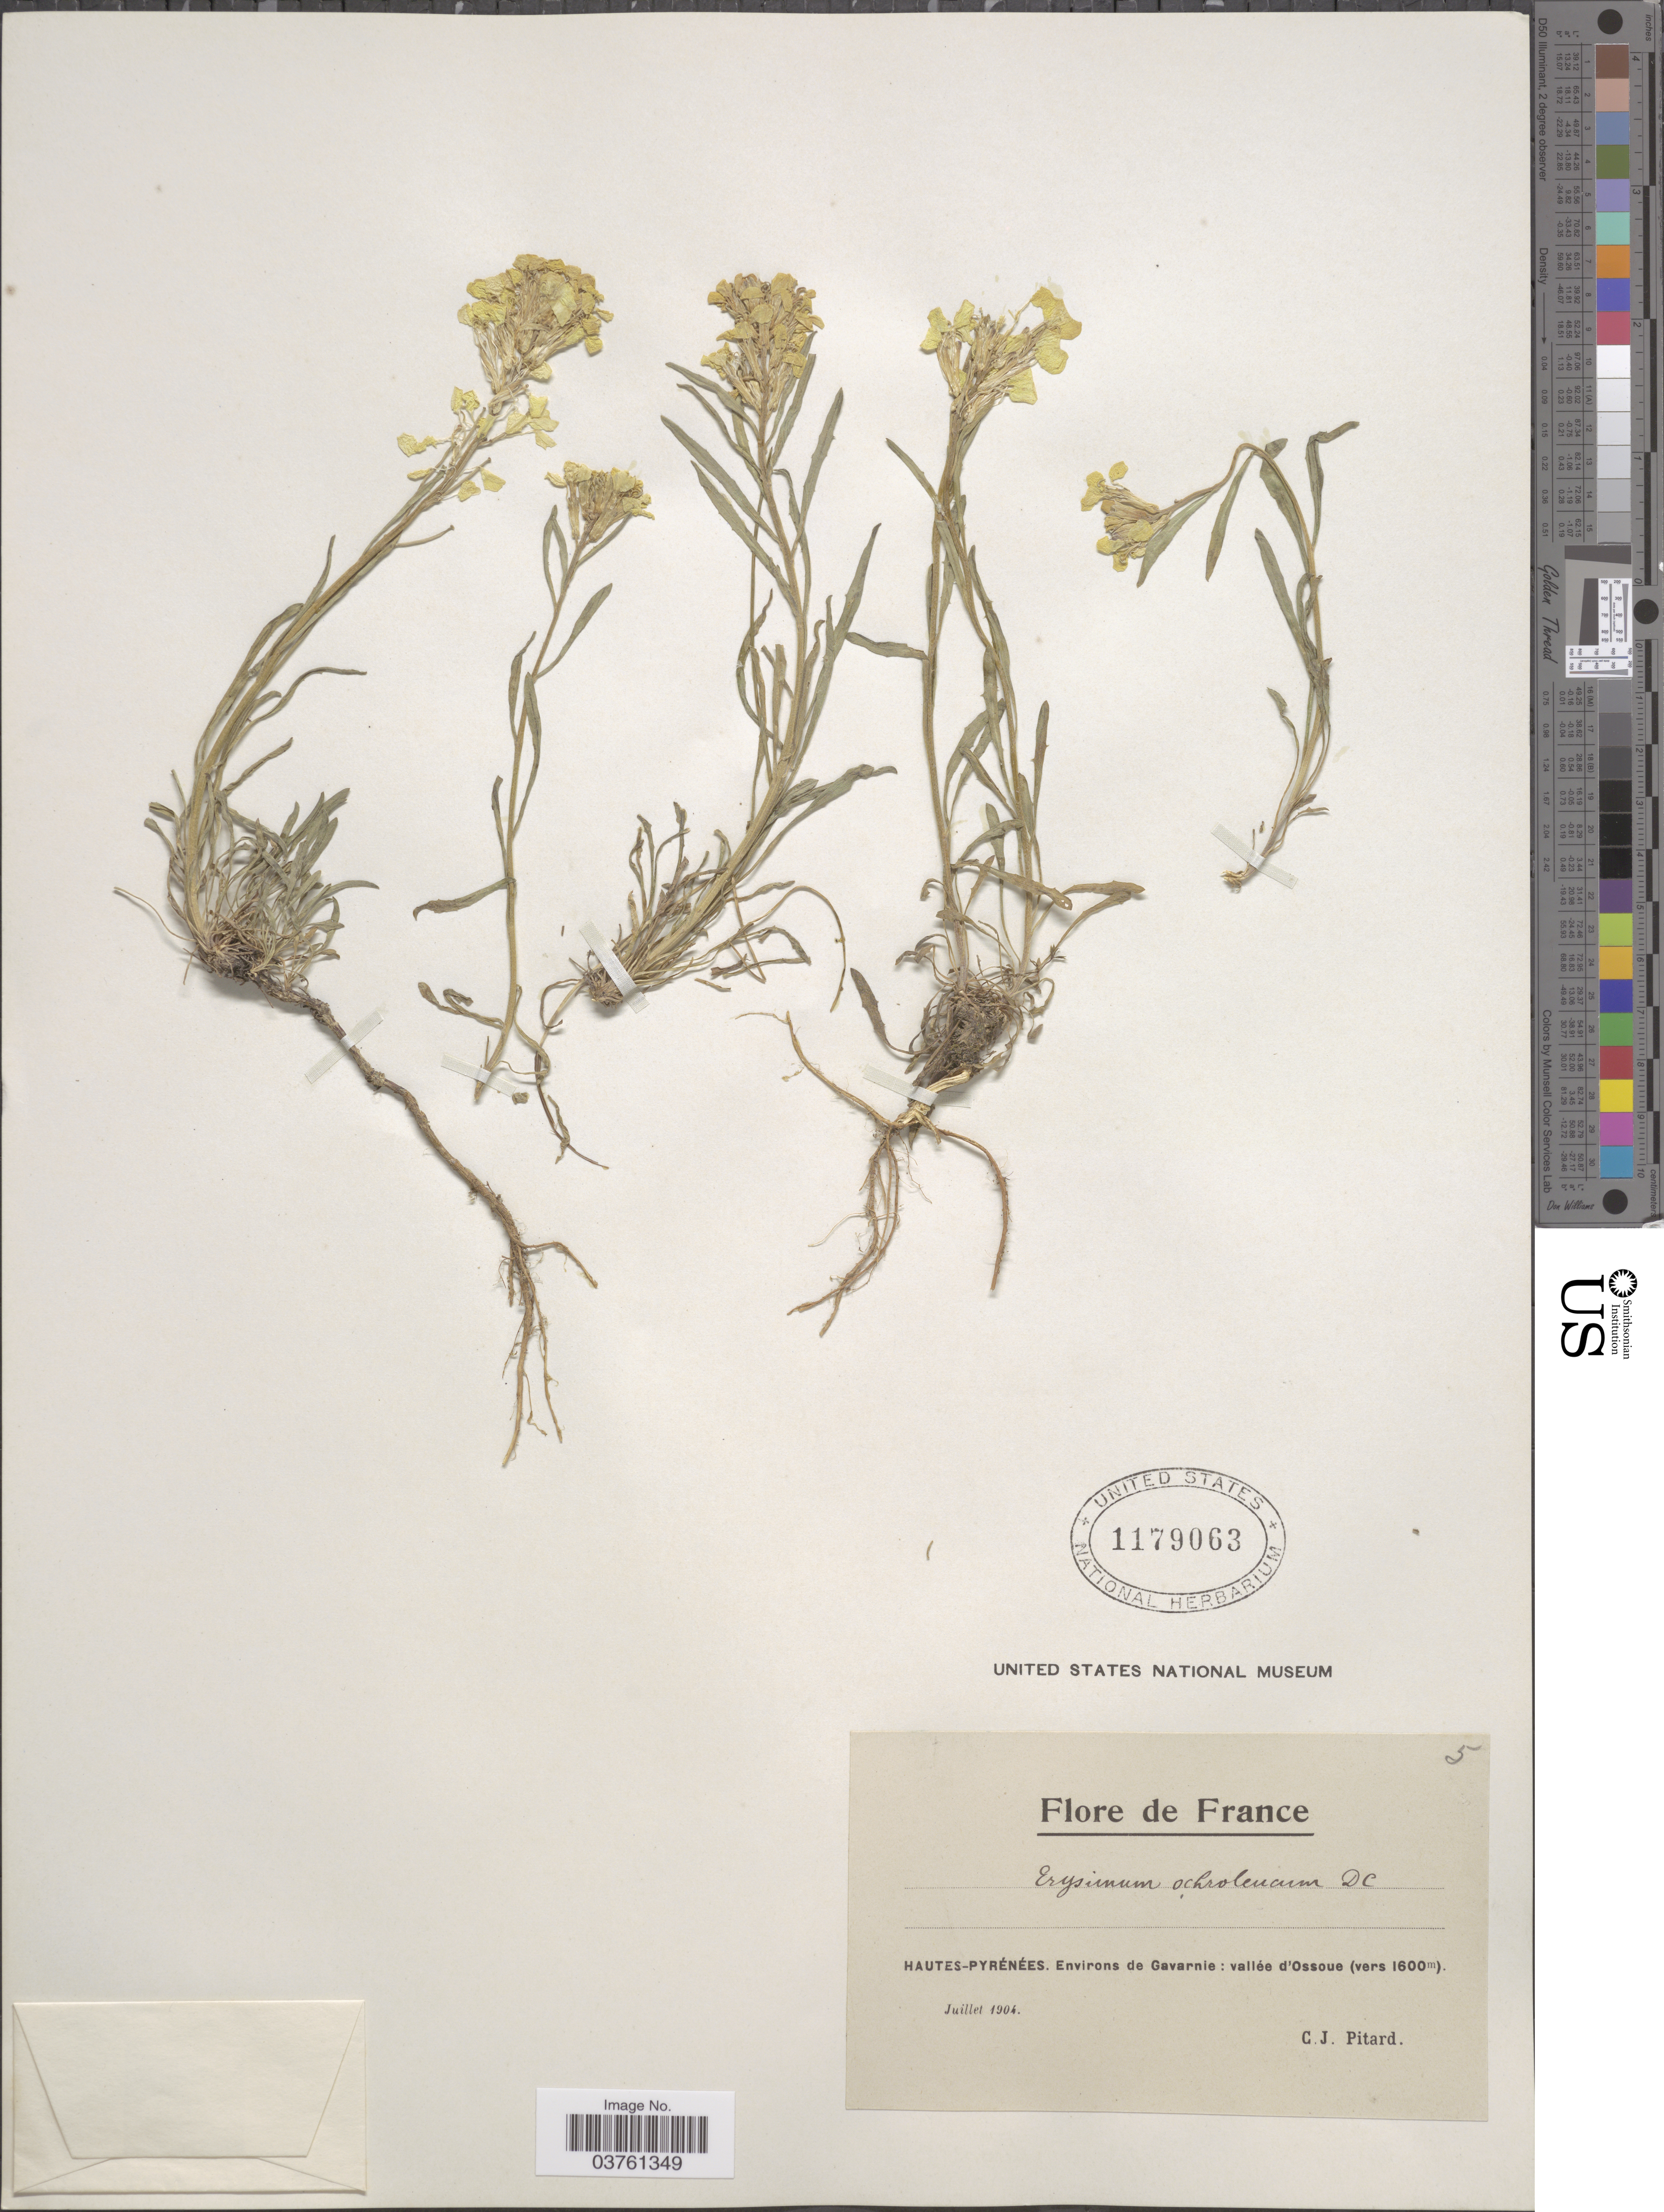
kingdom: Plantae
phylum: Tracheophyta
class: Magnoliopsida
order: Brassicales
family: Brassicaceae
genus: Erysimum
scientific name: Erysimum ochroleucum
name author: (Haller f. ex Schleich.) DC.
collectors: C. Pitard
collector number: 5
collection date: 1904-07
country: France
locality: Hautes-Pyrénées. Environs de Gavarnie: vallée d'Ossoue.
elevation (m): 1600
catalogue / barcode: US 1179063